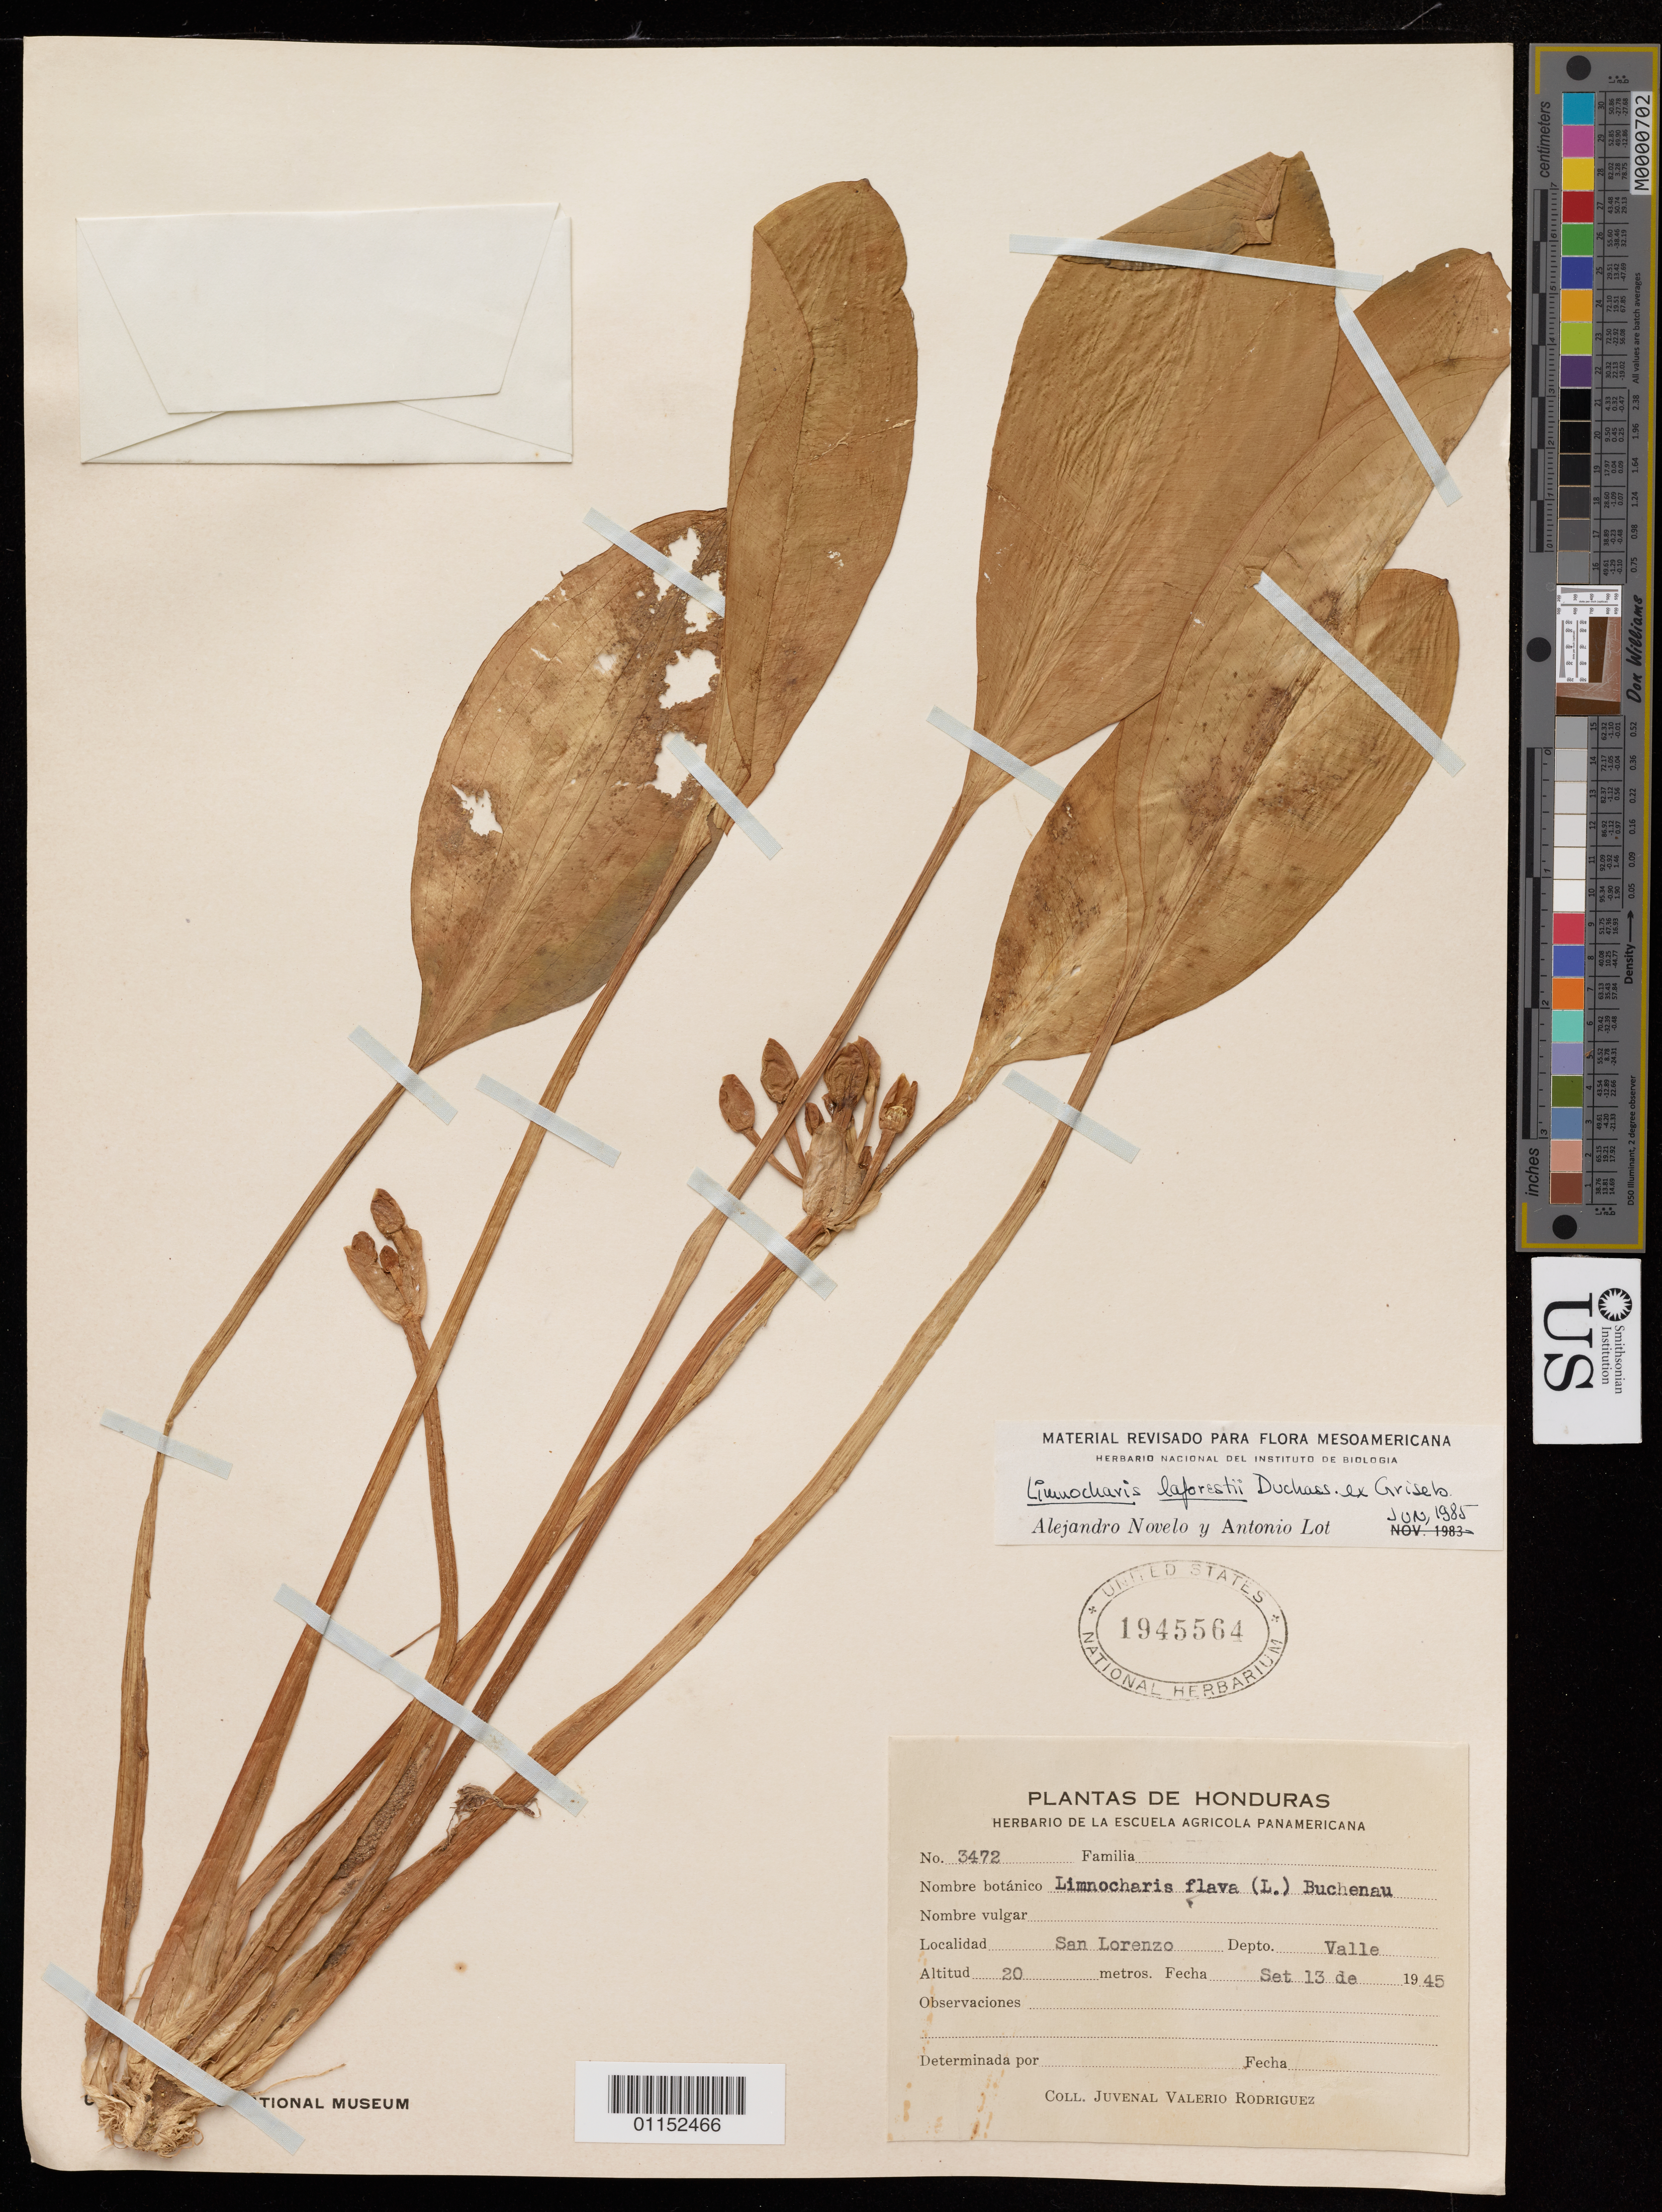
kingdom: Plantae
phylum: Tracheophyta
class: Liliopsida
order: Alismatales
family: Alismataceae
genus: Limnocharis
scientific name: Limnocharis laforestii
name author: Duchass. ex Griseb.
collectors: J. Rodriguez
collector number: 3472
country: Honduras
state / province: Valle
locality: San Lorenzo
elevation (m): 20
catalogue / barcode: US 1945564